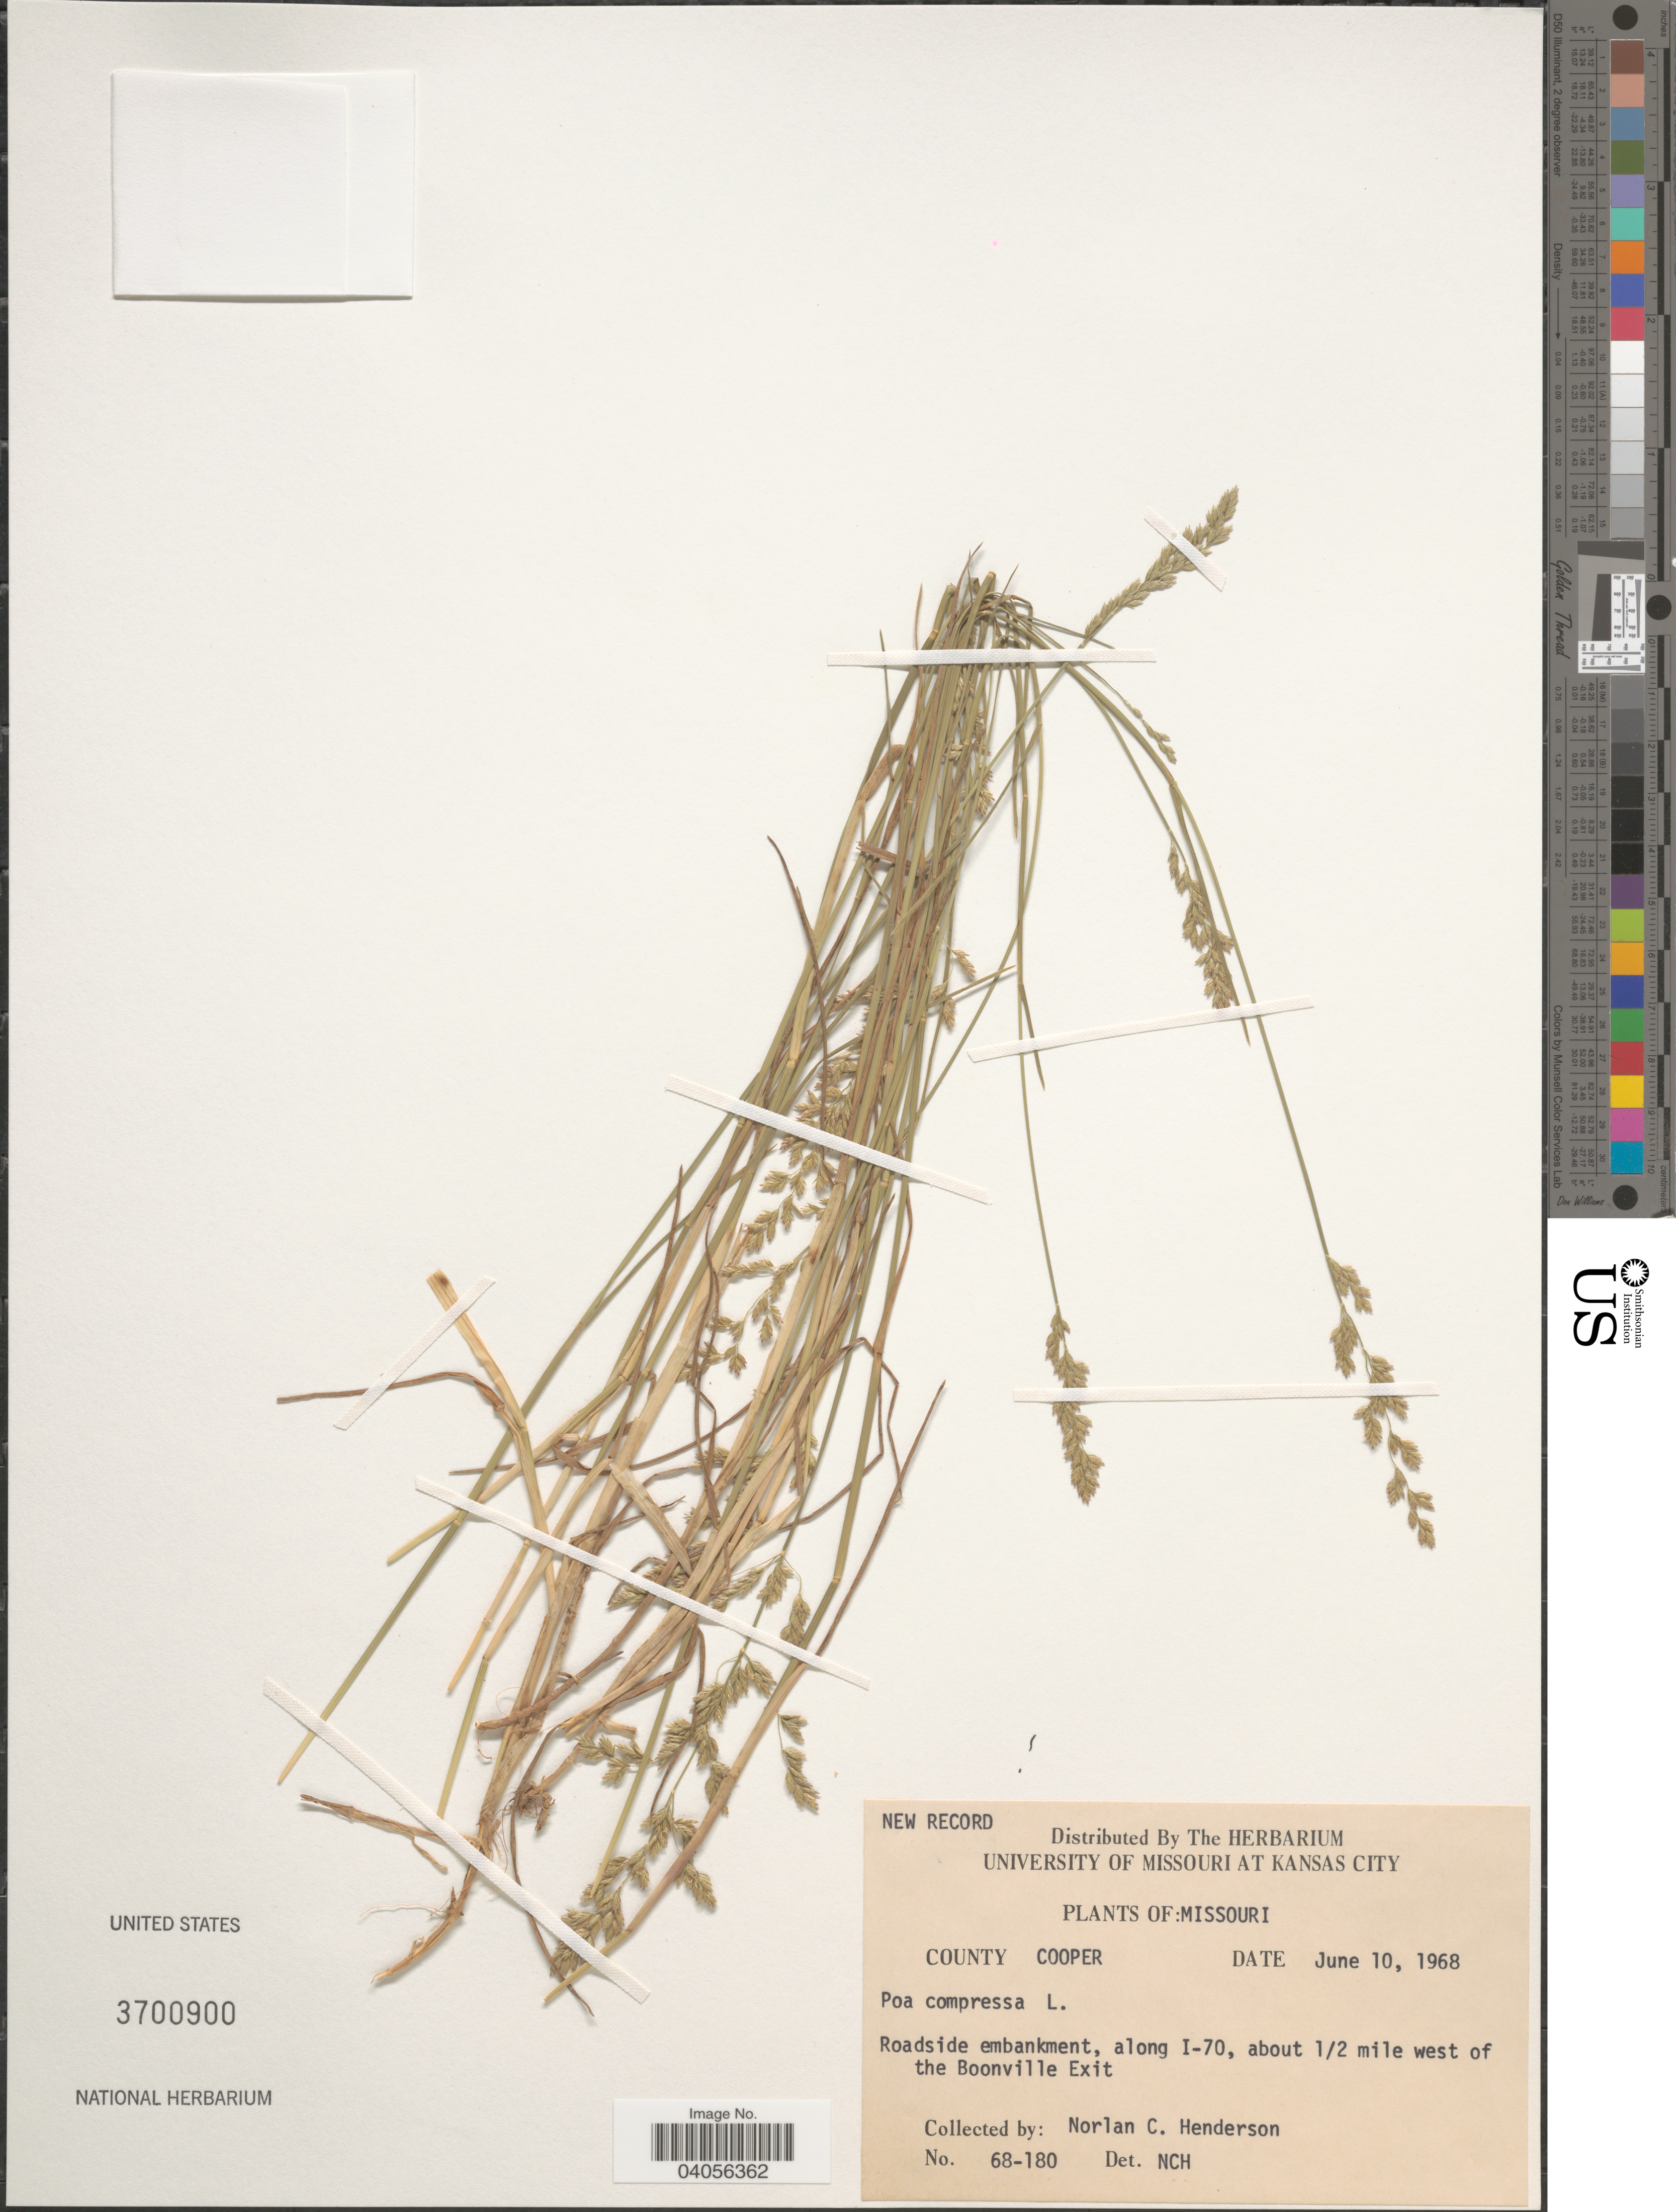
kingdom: Plantae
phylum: Tracheophyta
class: Liliopsida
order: Poales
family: Poaceae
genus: Poa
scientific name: Poa compressa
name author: L.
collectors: N. C. Henderson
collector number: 68-180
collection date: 1968-06-10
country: United States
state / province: Missouri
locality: County Cooper. Roadside embankment, along I-70, about ½ mile west of the Boonville Exit.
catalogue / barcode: US 3700900